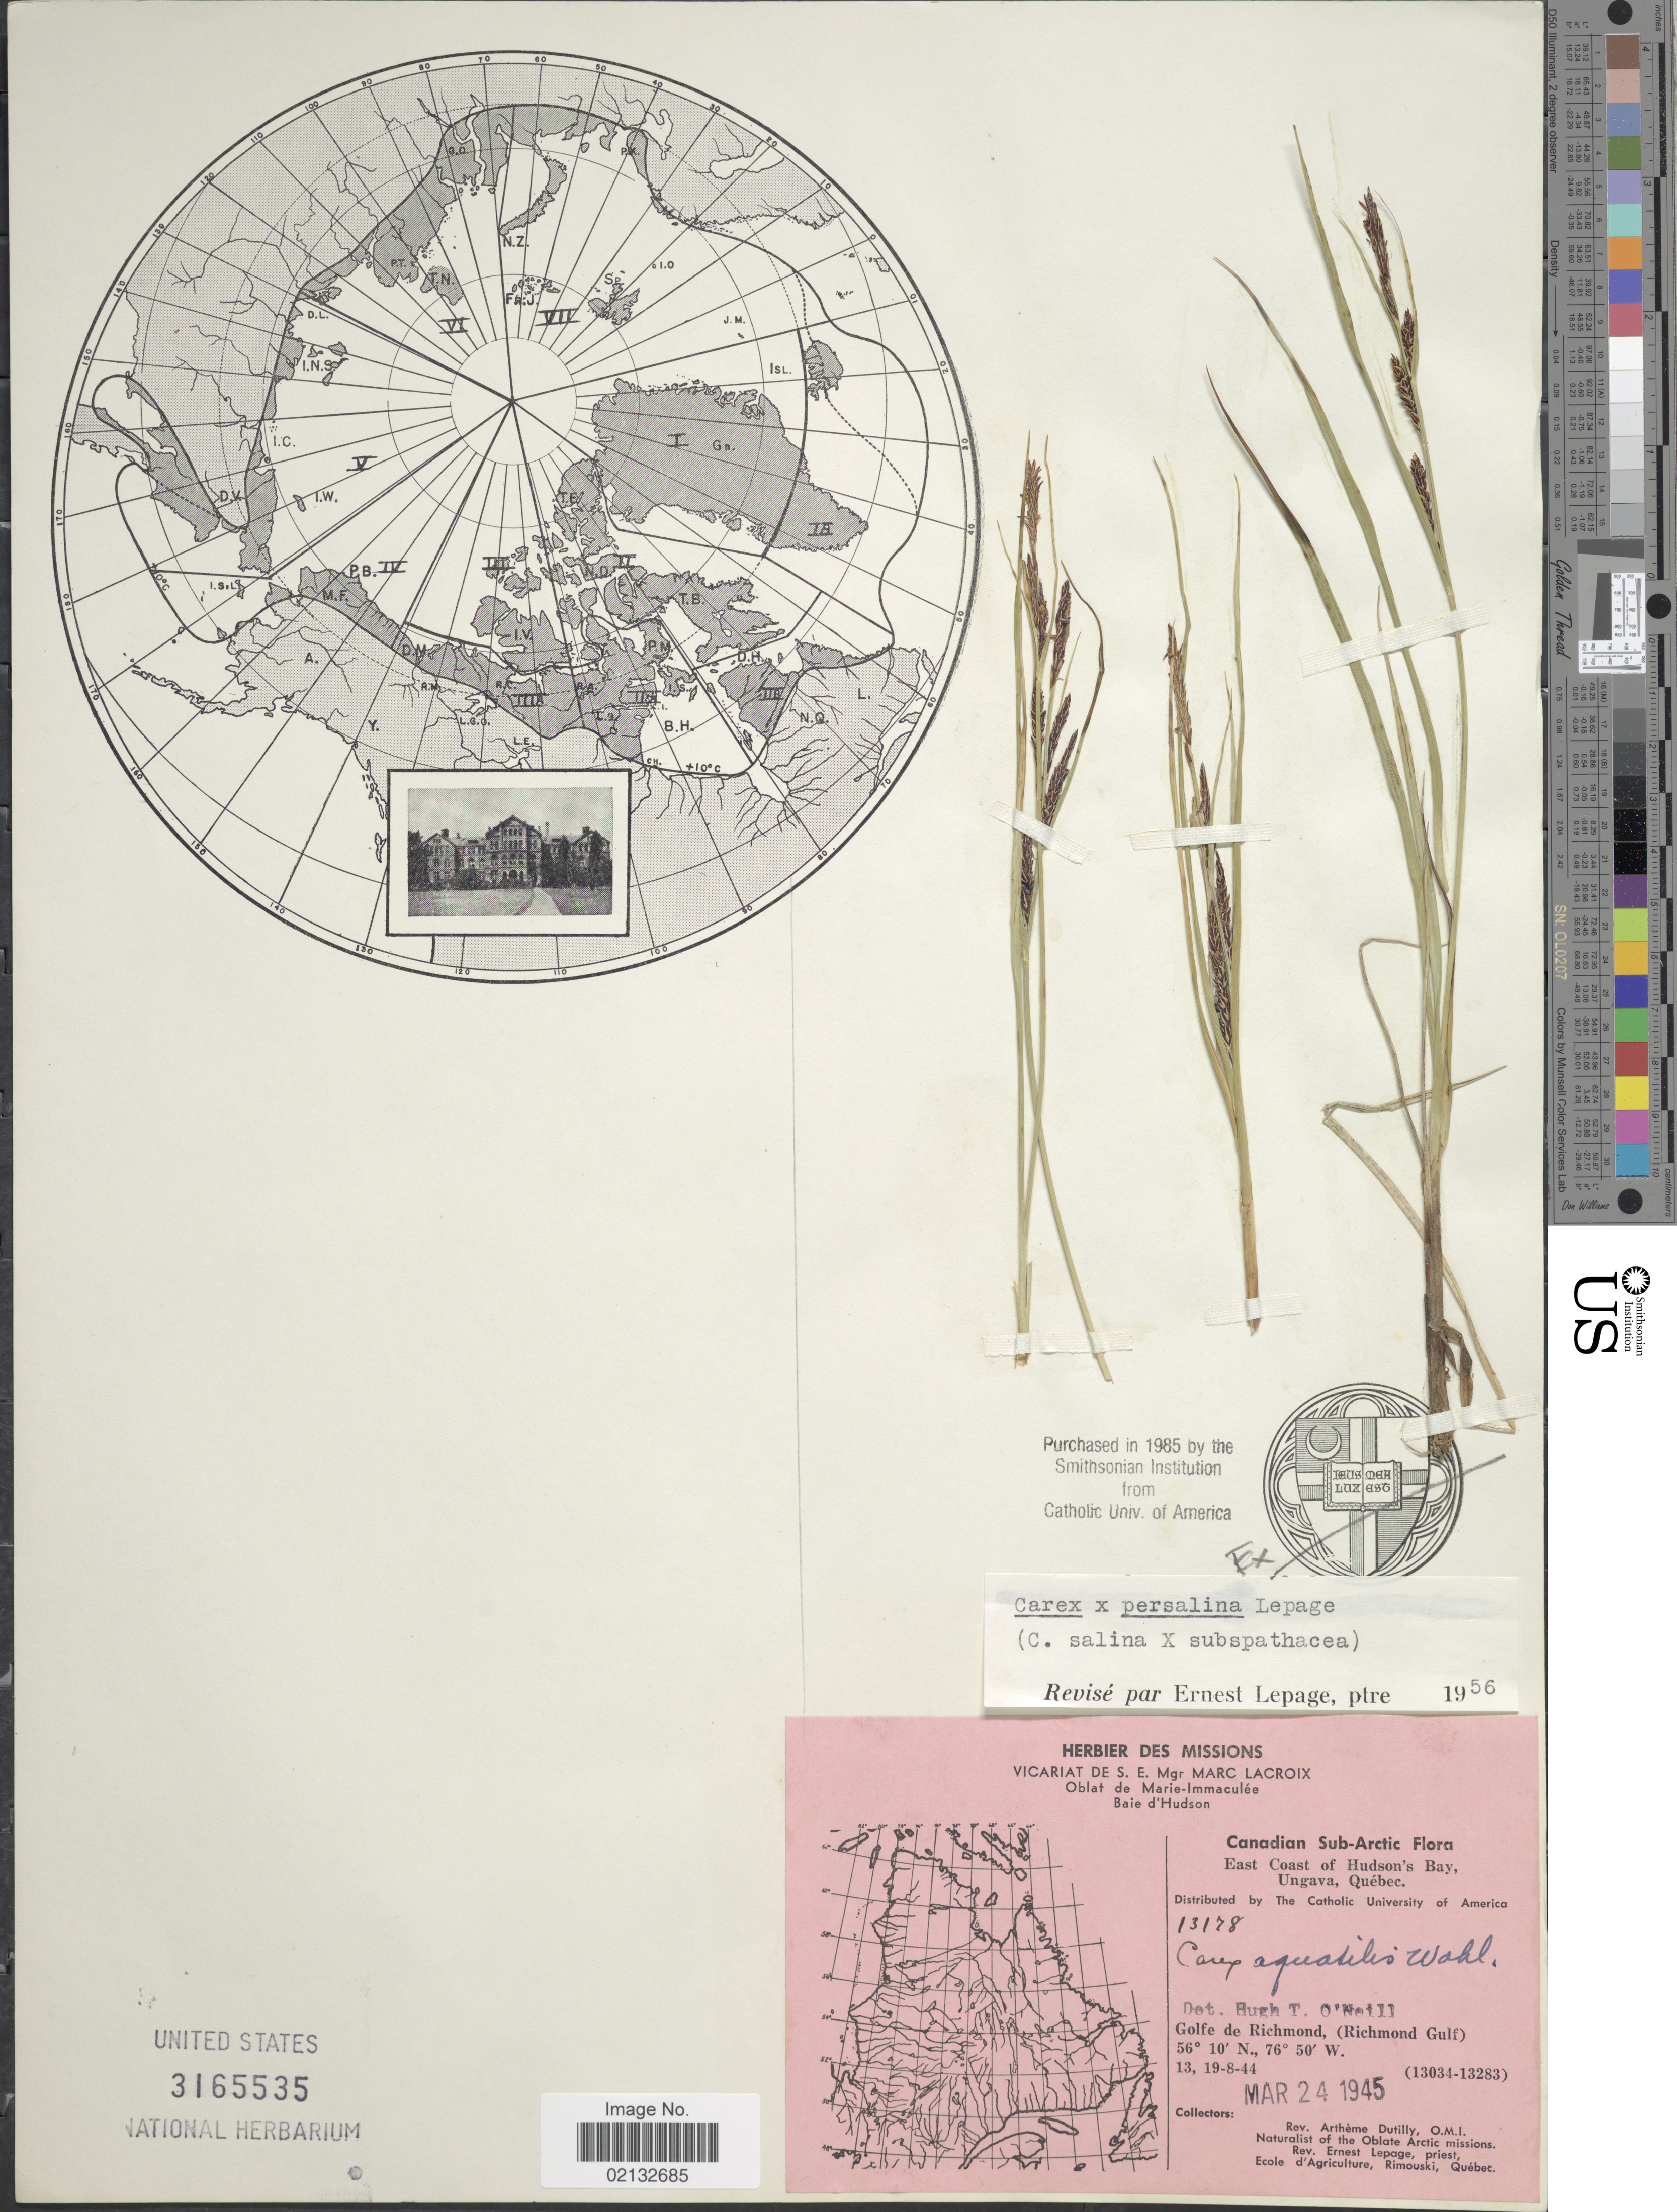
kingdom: Plantae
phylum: Tracheophyta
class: Liliopsida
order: Poales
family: Cyperaceae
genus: Carex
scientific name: Carex salina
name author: Wahlenb.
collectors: A. Dutilly & E. Lepage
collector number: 13178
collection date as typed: Transcribed d/m/y: 13/8/44 to 19/8/44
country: Canada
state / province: Quebec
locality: Canadian Sub-Arctic. East Coast of Hudson's Bay, Ungava, Quebec. Golfe de Richmond, (Richmond Gulf)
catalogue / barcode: US 3165535